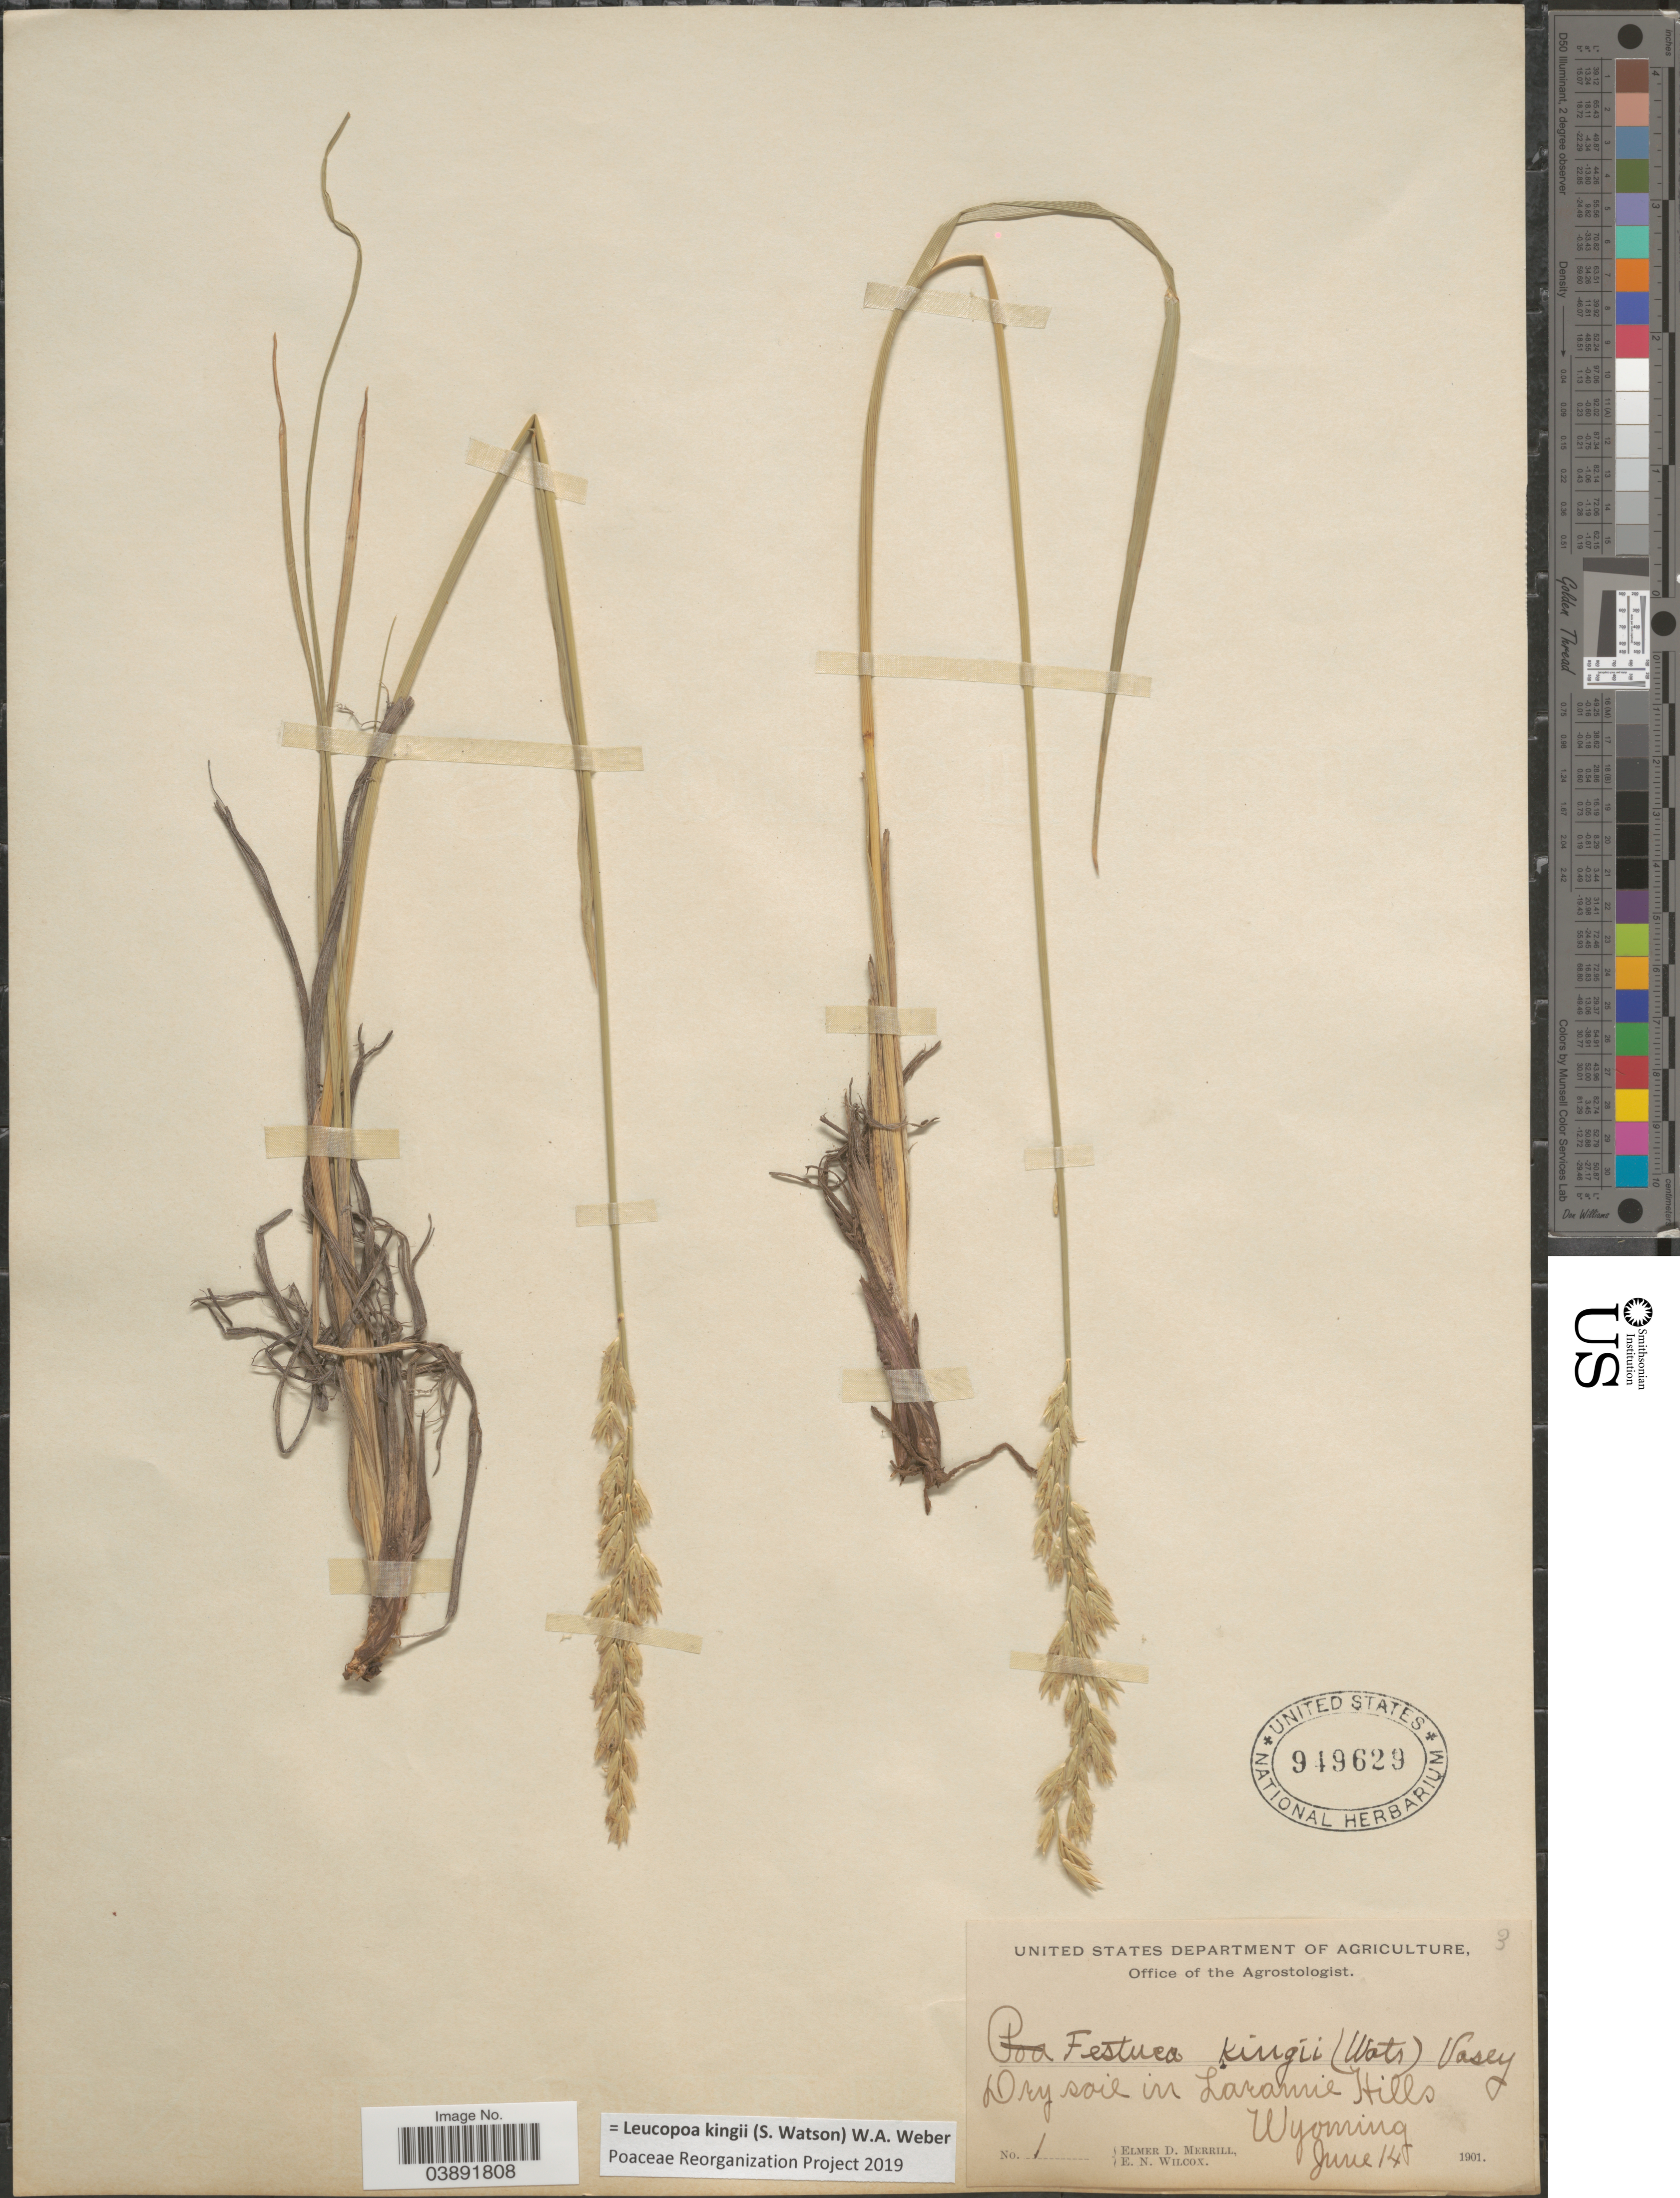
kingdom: Plantae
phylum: Tracheophyta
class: Liliopsida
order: Poales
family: Poaceae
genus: Hesperochloa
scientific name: Hesperochloa kingii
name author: (S. Watson) Rydb.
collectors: E. D. Merrill & E. Wilcox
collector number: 1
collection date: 1901-06-14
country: United States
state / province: Wyoming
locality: Dry soil in Laramie Hills.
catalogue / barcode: US 949629